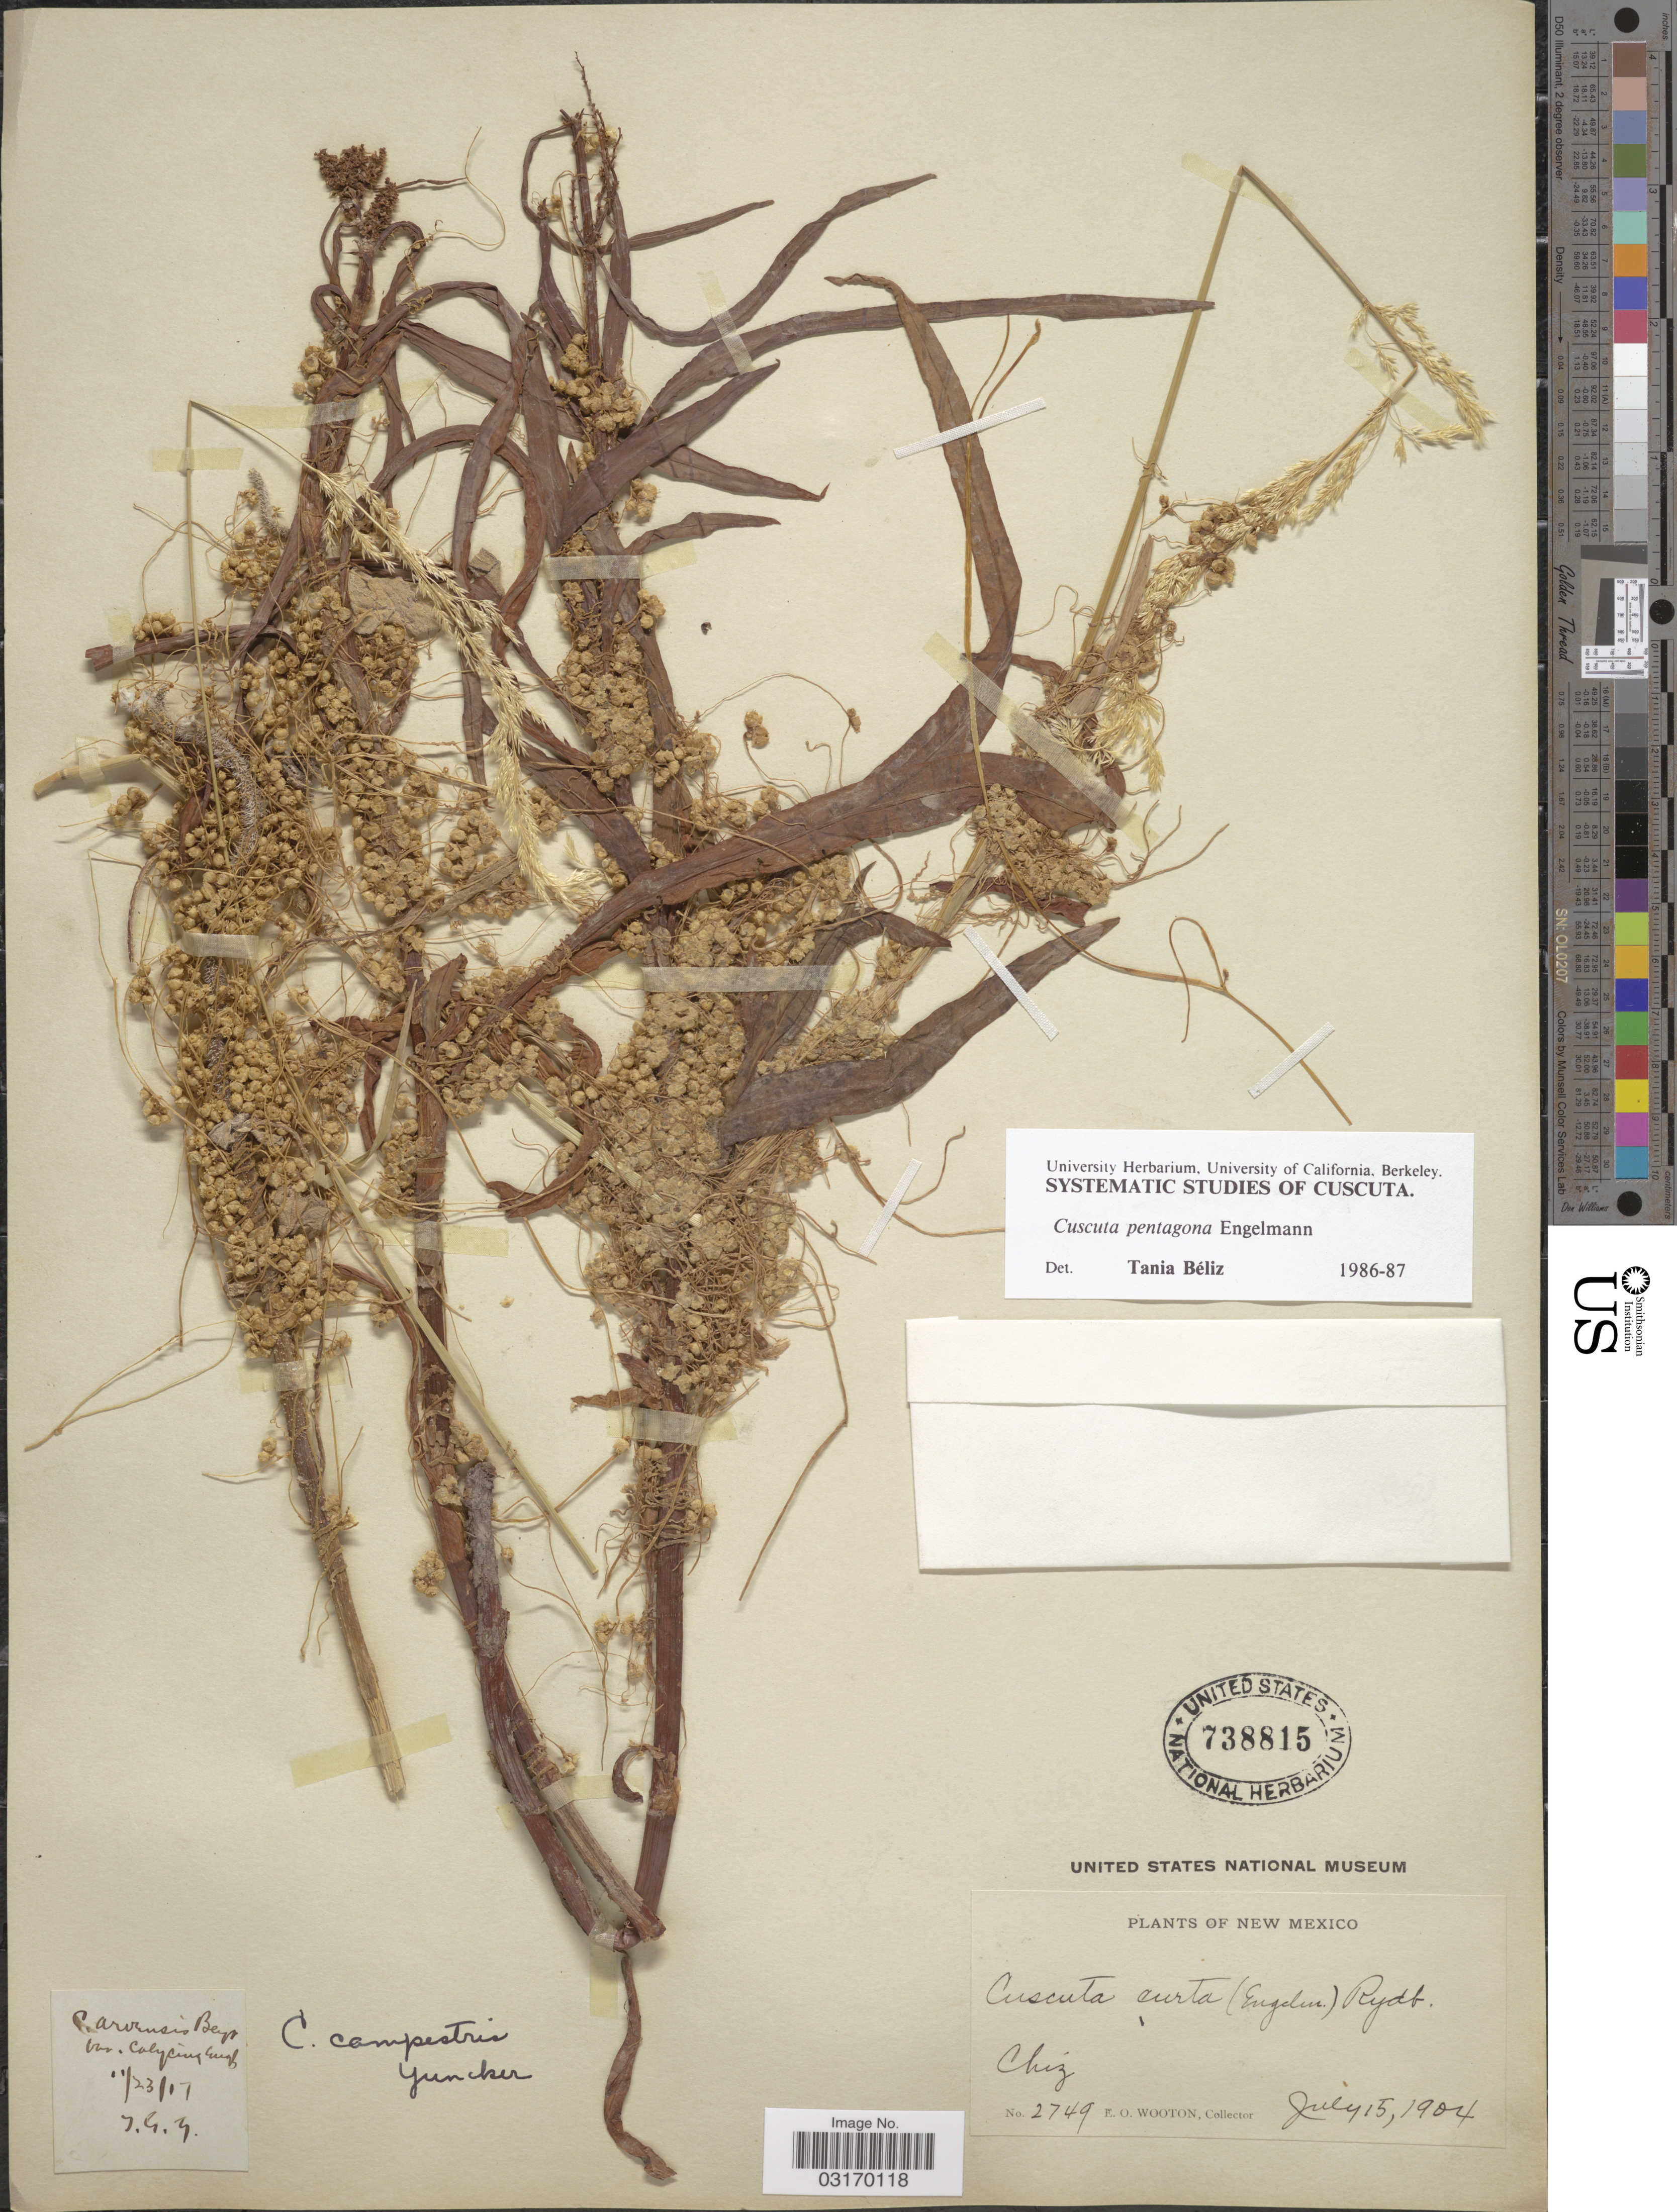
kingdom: Plantae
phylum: Tracheophyta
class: Magnoliopsida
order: Solanales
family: Convolvulaceae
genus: Cuscuta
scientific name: Cuscuta pentagona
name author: Engelm.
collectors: E. O. Wooton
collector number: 2749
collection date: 1904-07-15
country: United States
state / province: New Mexico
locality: Chiz.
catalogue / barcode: US 738815